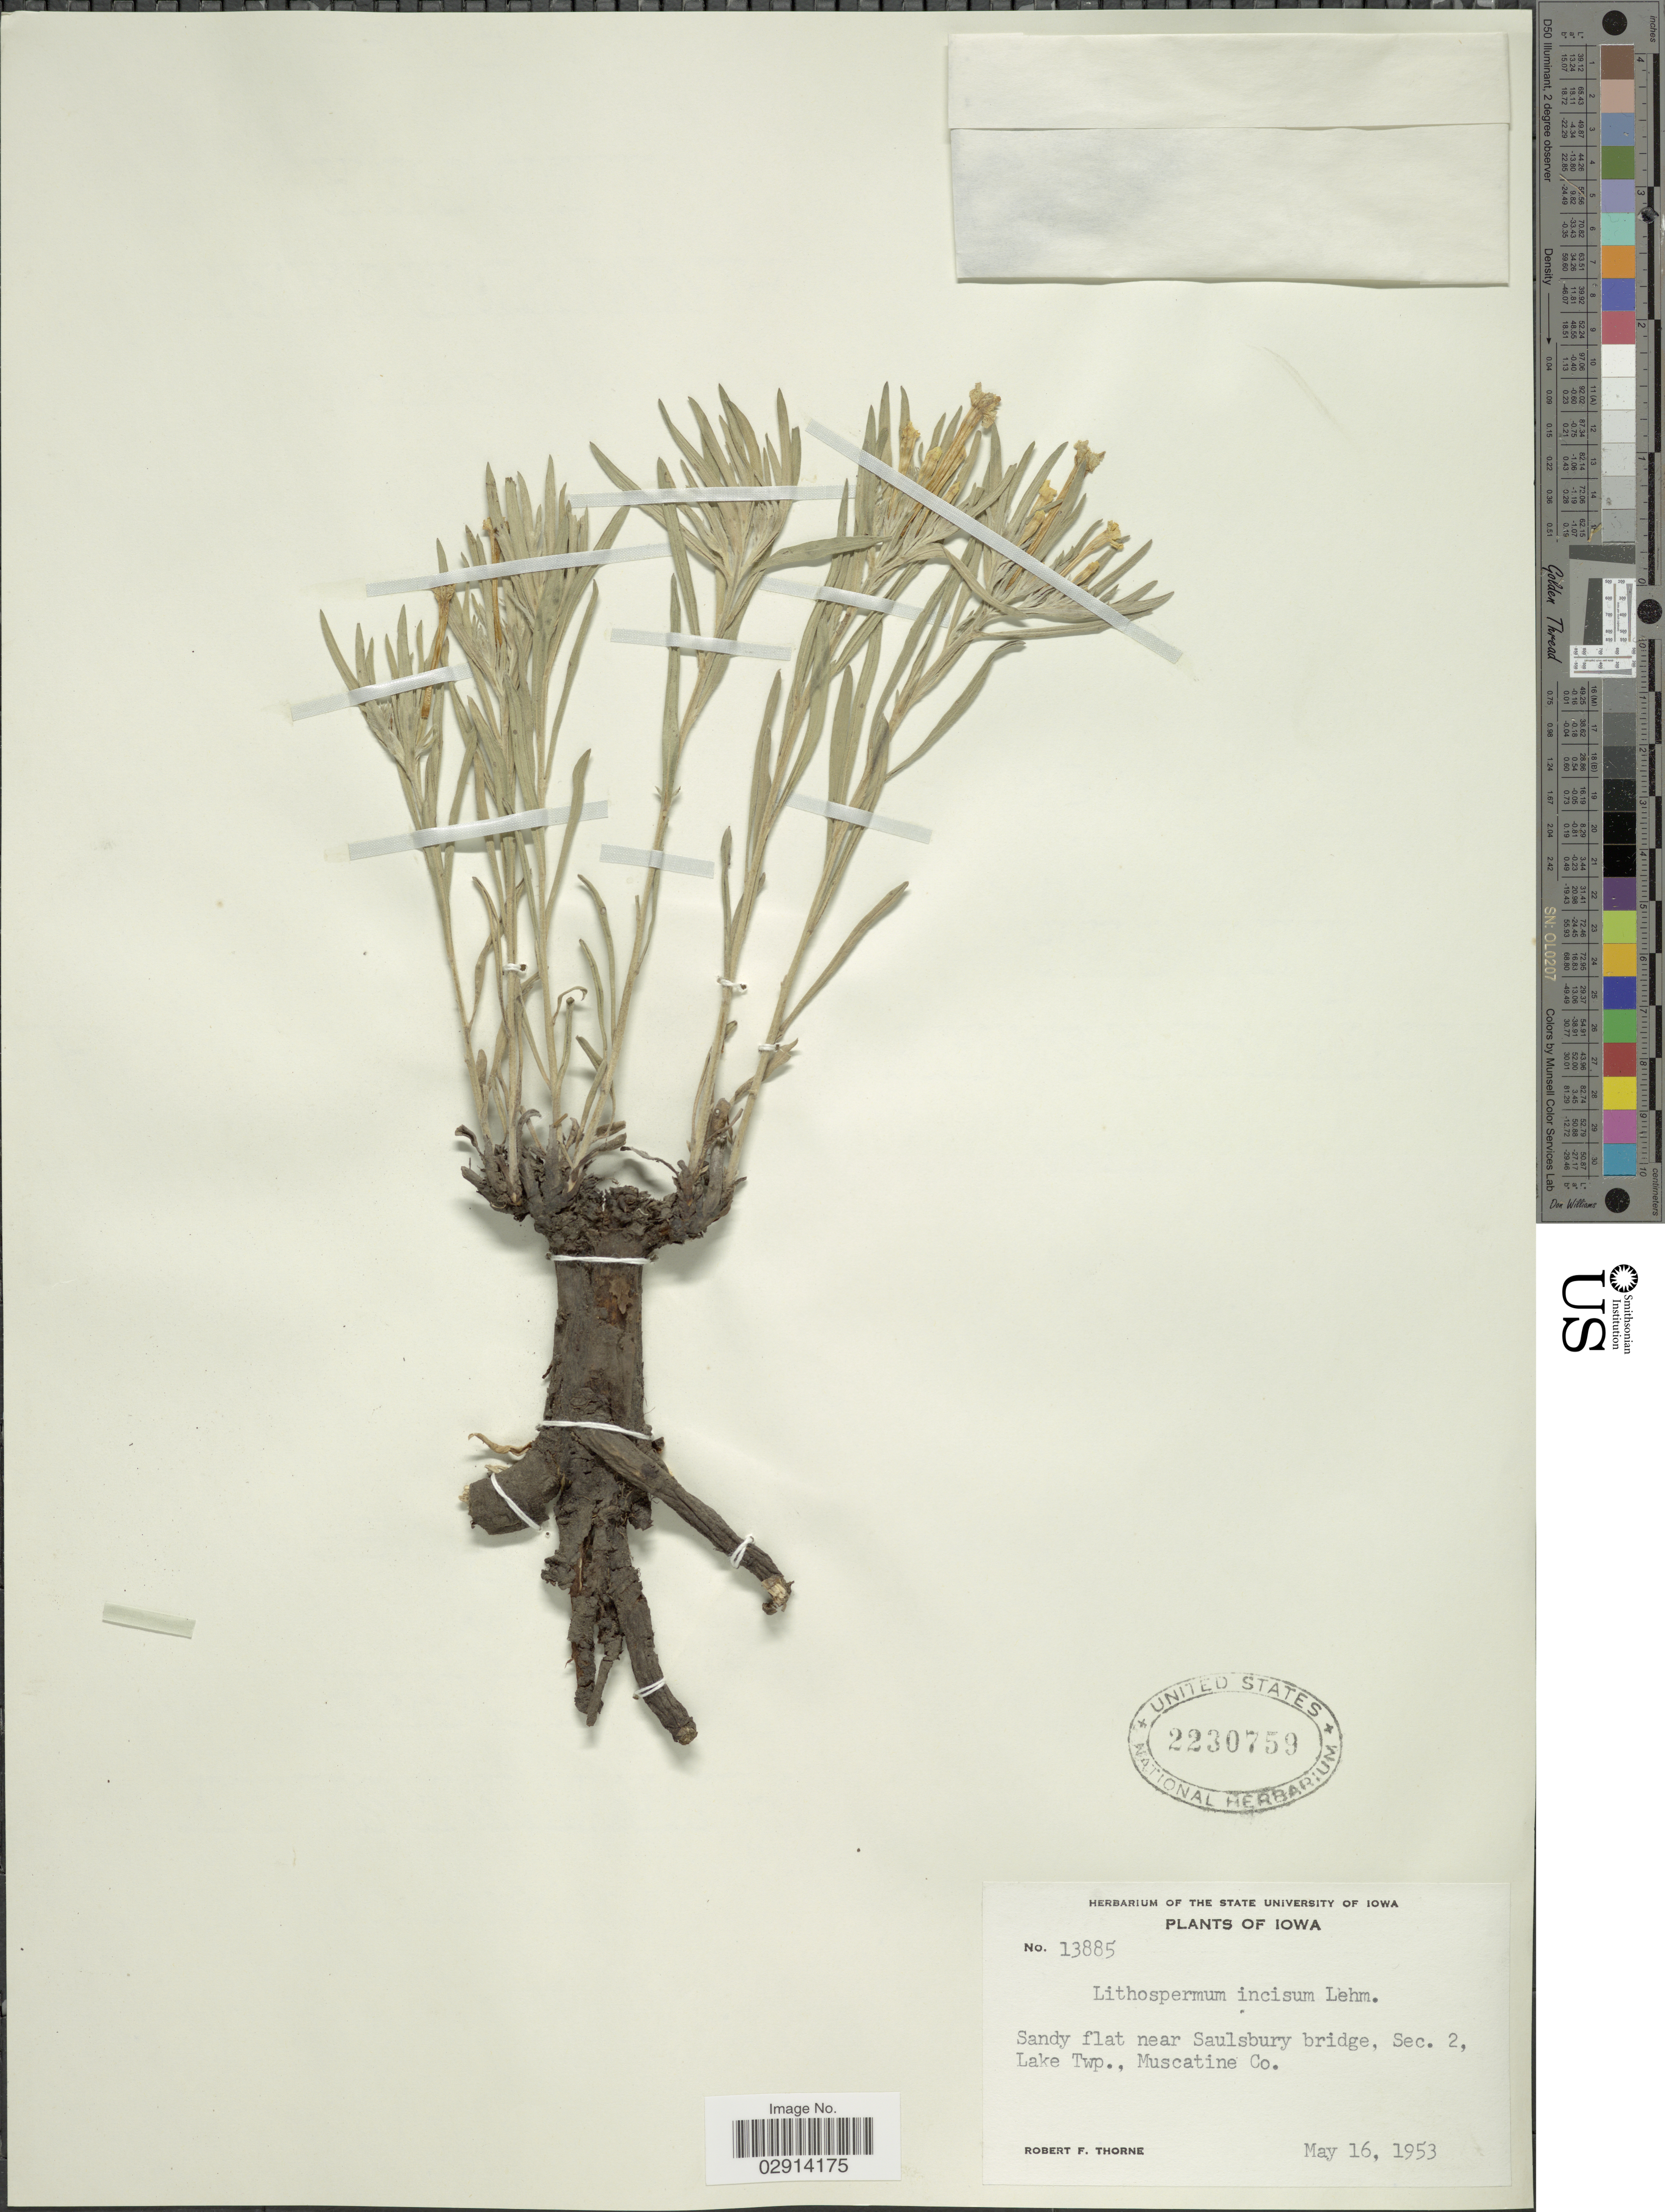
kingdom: Plantae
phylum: Tracheophyta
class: Magnoliopsida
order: Boraginales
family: Boraginaceae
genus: Lithospermum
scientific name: Lithospermum incisum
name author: Lehm.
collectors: R. F. Thorne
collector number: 13885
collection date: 1953-05-16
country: United States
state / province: Iowa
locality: Sandy flat near Saulsbury bridge, Sec. 2, Lake Twp, Muscatine Co.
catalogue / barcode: US 2230759